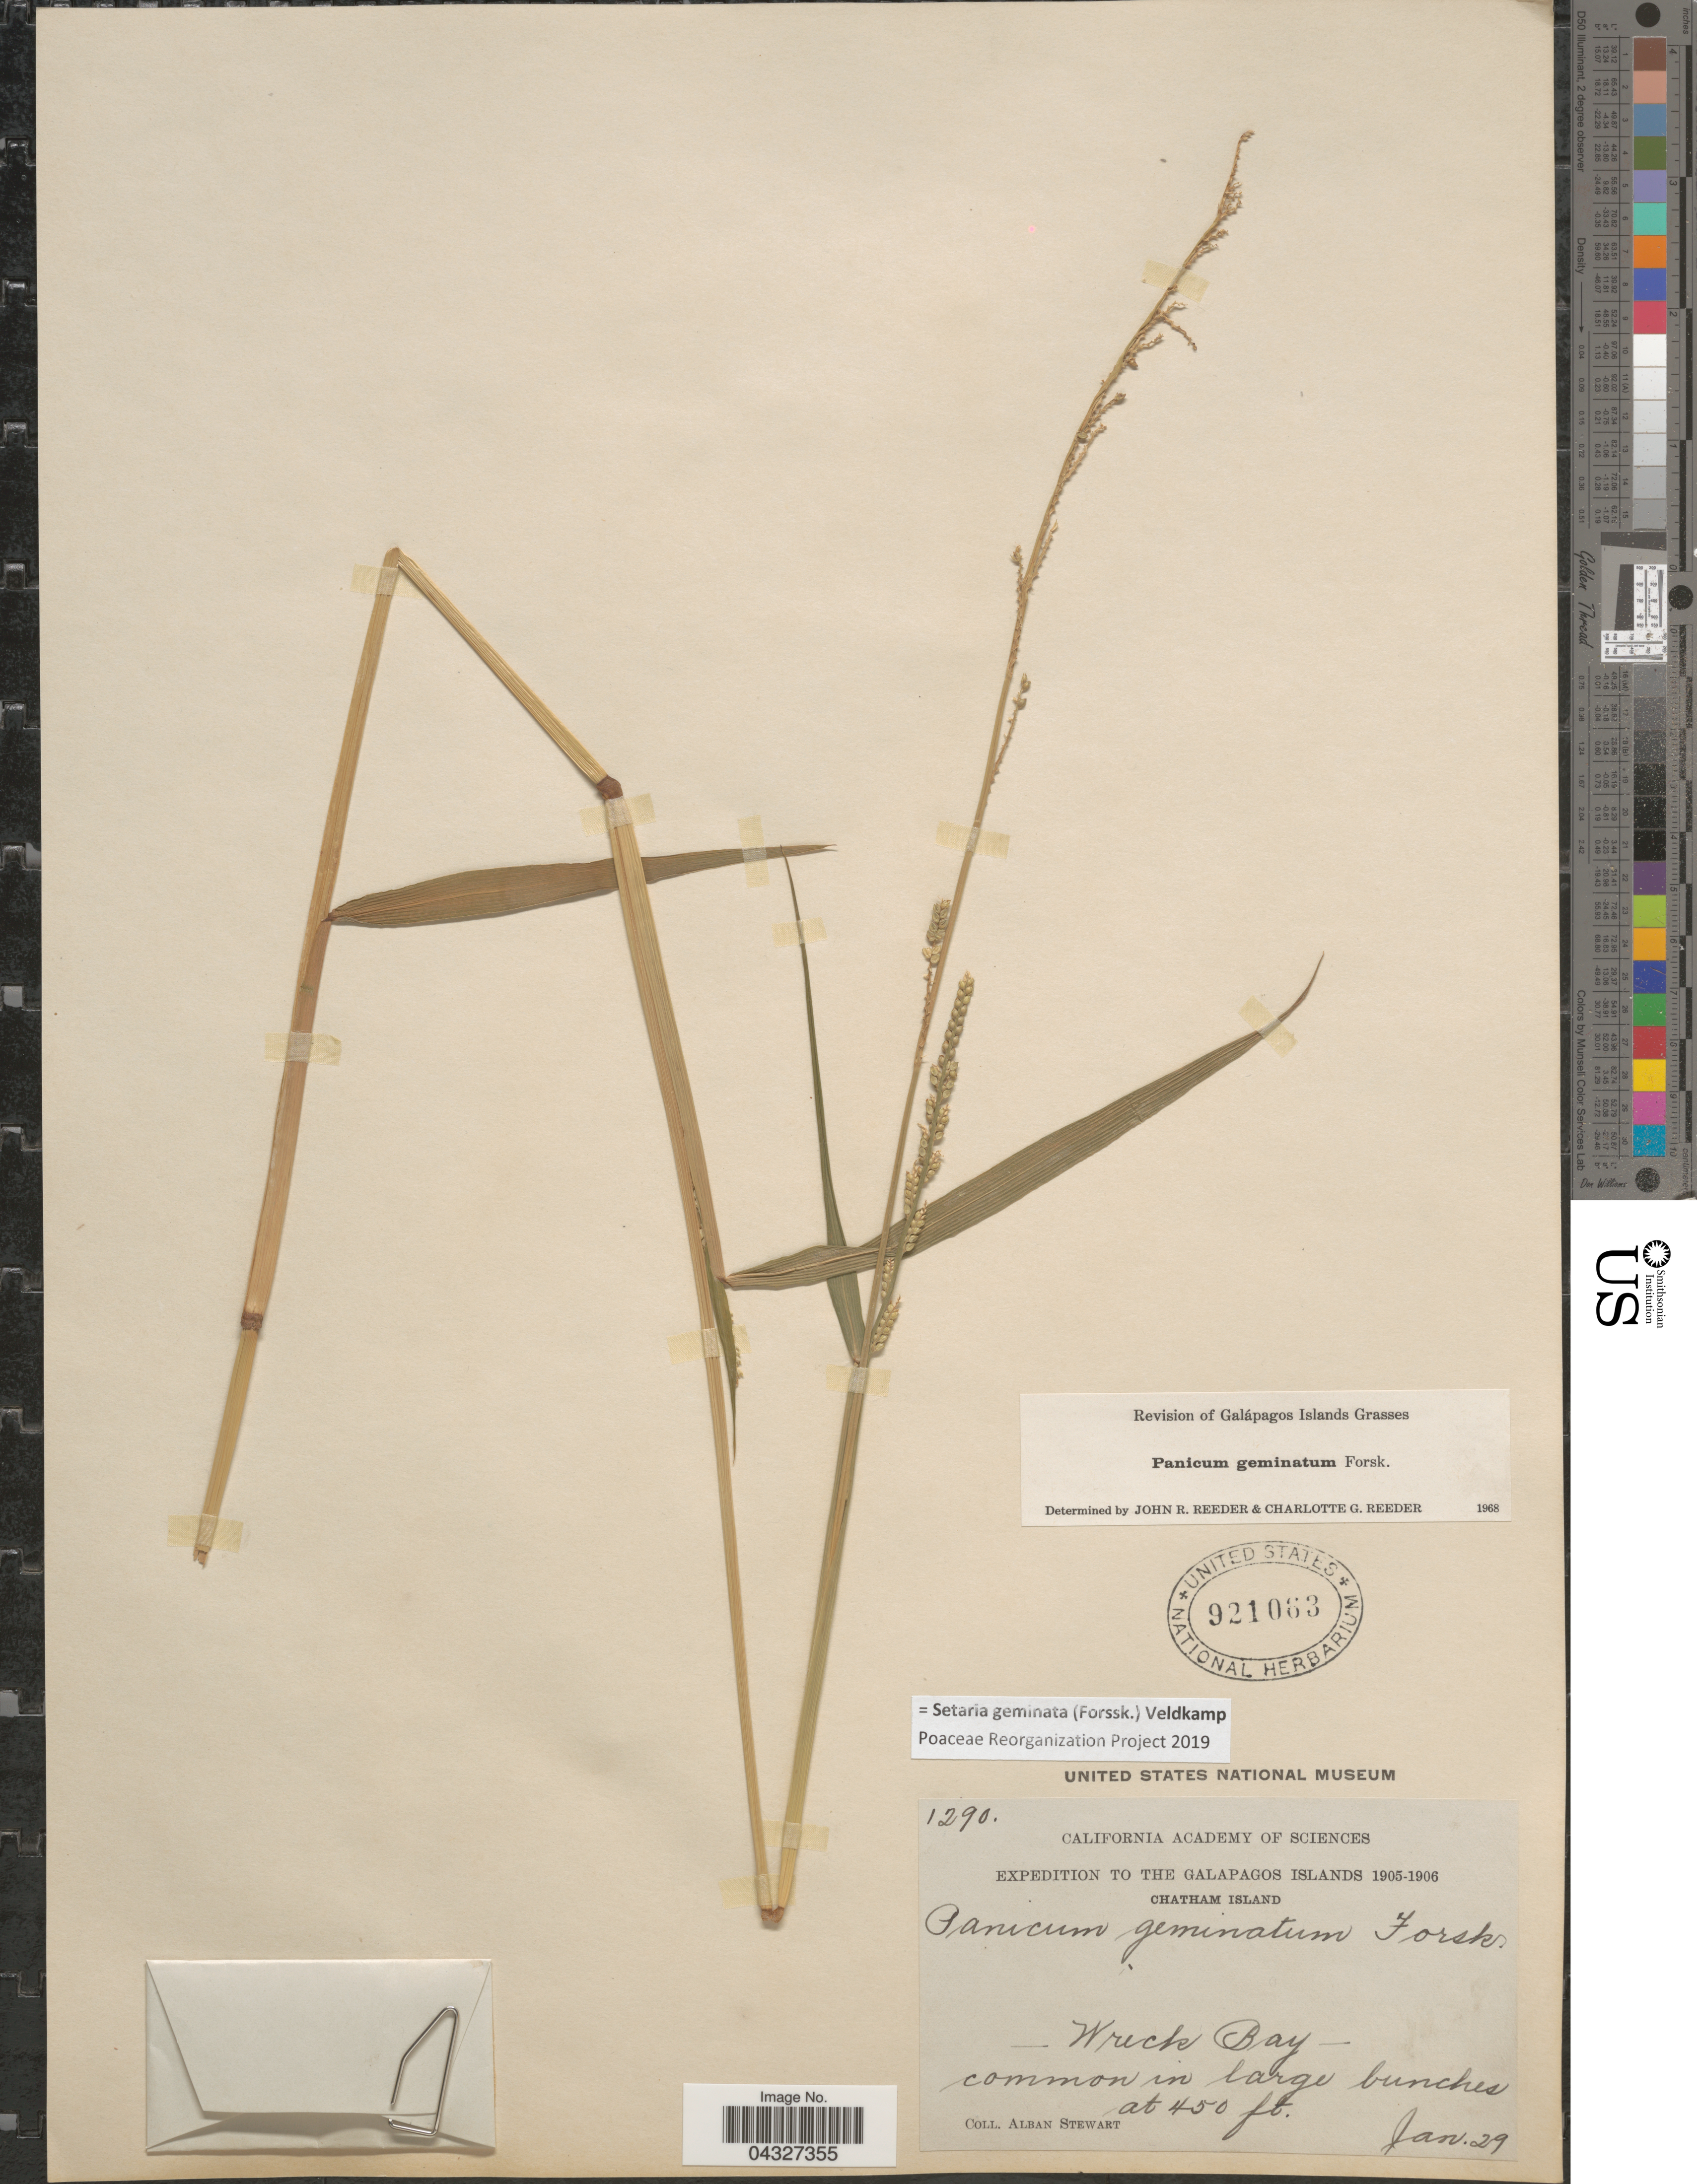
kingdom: Plantae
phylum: Tracheophyta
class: Liliopsida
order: Poales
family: Poaceae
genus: Setaria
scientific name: Setaria geminata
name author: (Forssk.) Veldkamp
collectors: A. Stewart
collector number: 1290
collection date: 1905-01-29/1906-01-29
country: Ecuador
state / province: Colón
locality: Expedition to the Galapagos Islands 1905-1906. Chatham Island. Wreck Bay.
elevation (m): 137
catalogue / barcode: US 921063